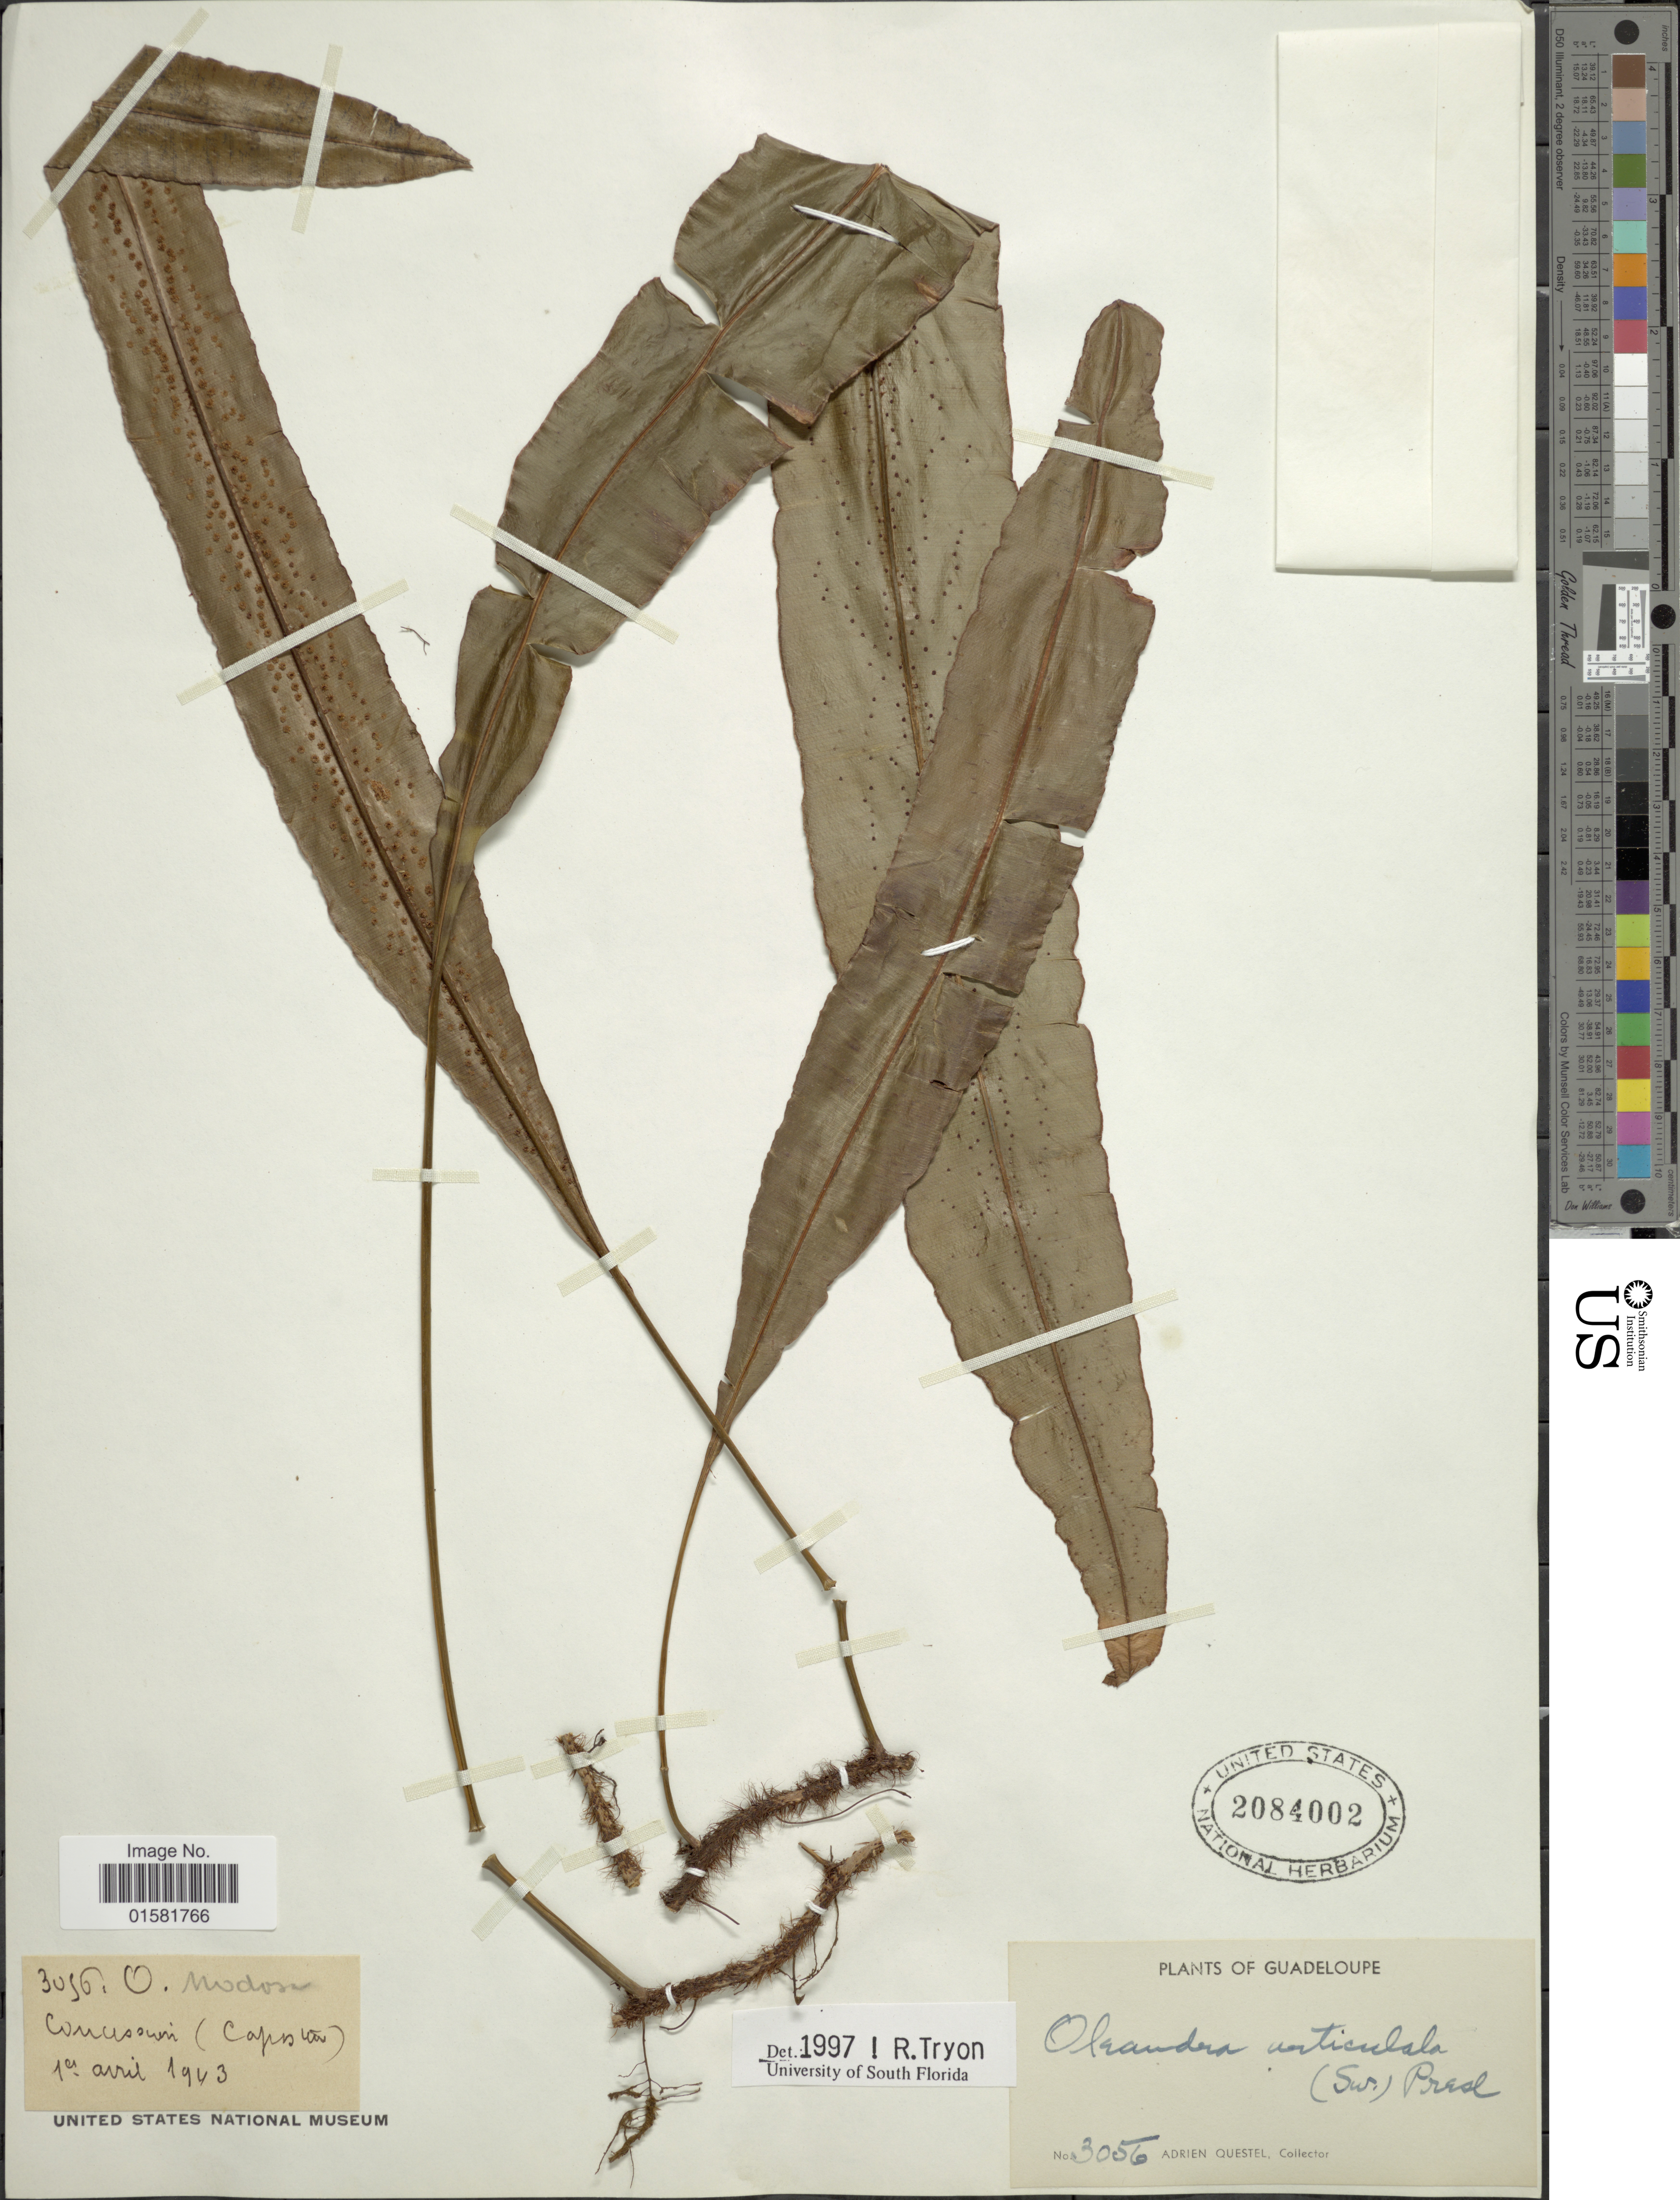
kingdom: Plantae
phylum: Tracheophyta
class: Polypodiopsida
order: Polypodiales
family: Oleandraceae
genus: Oleandra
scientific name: Oleandra articulata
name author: (Sw.) C. Presl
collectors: A. Questel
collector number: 3056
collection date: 1943-04-01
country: Guadeloupe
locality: Concussin (capesterre)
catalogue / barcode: US 2084002